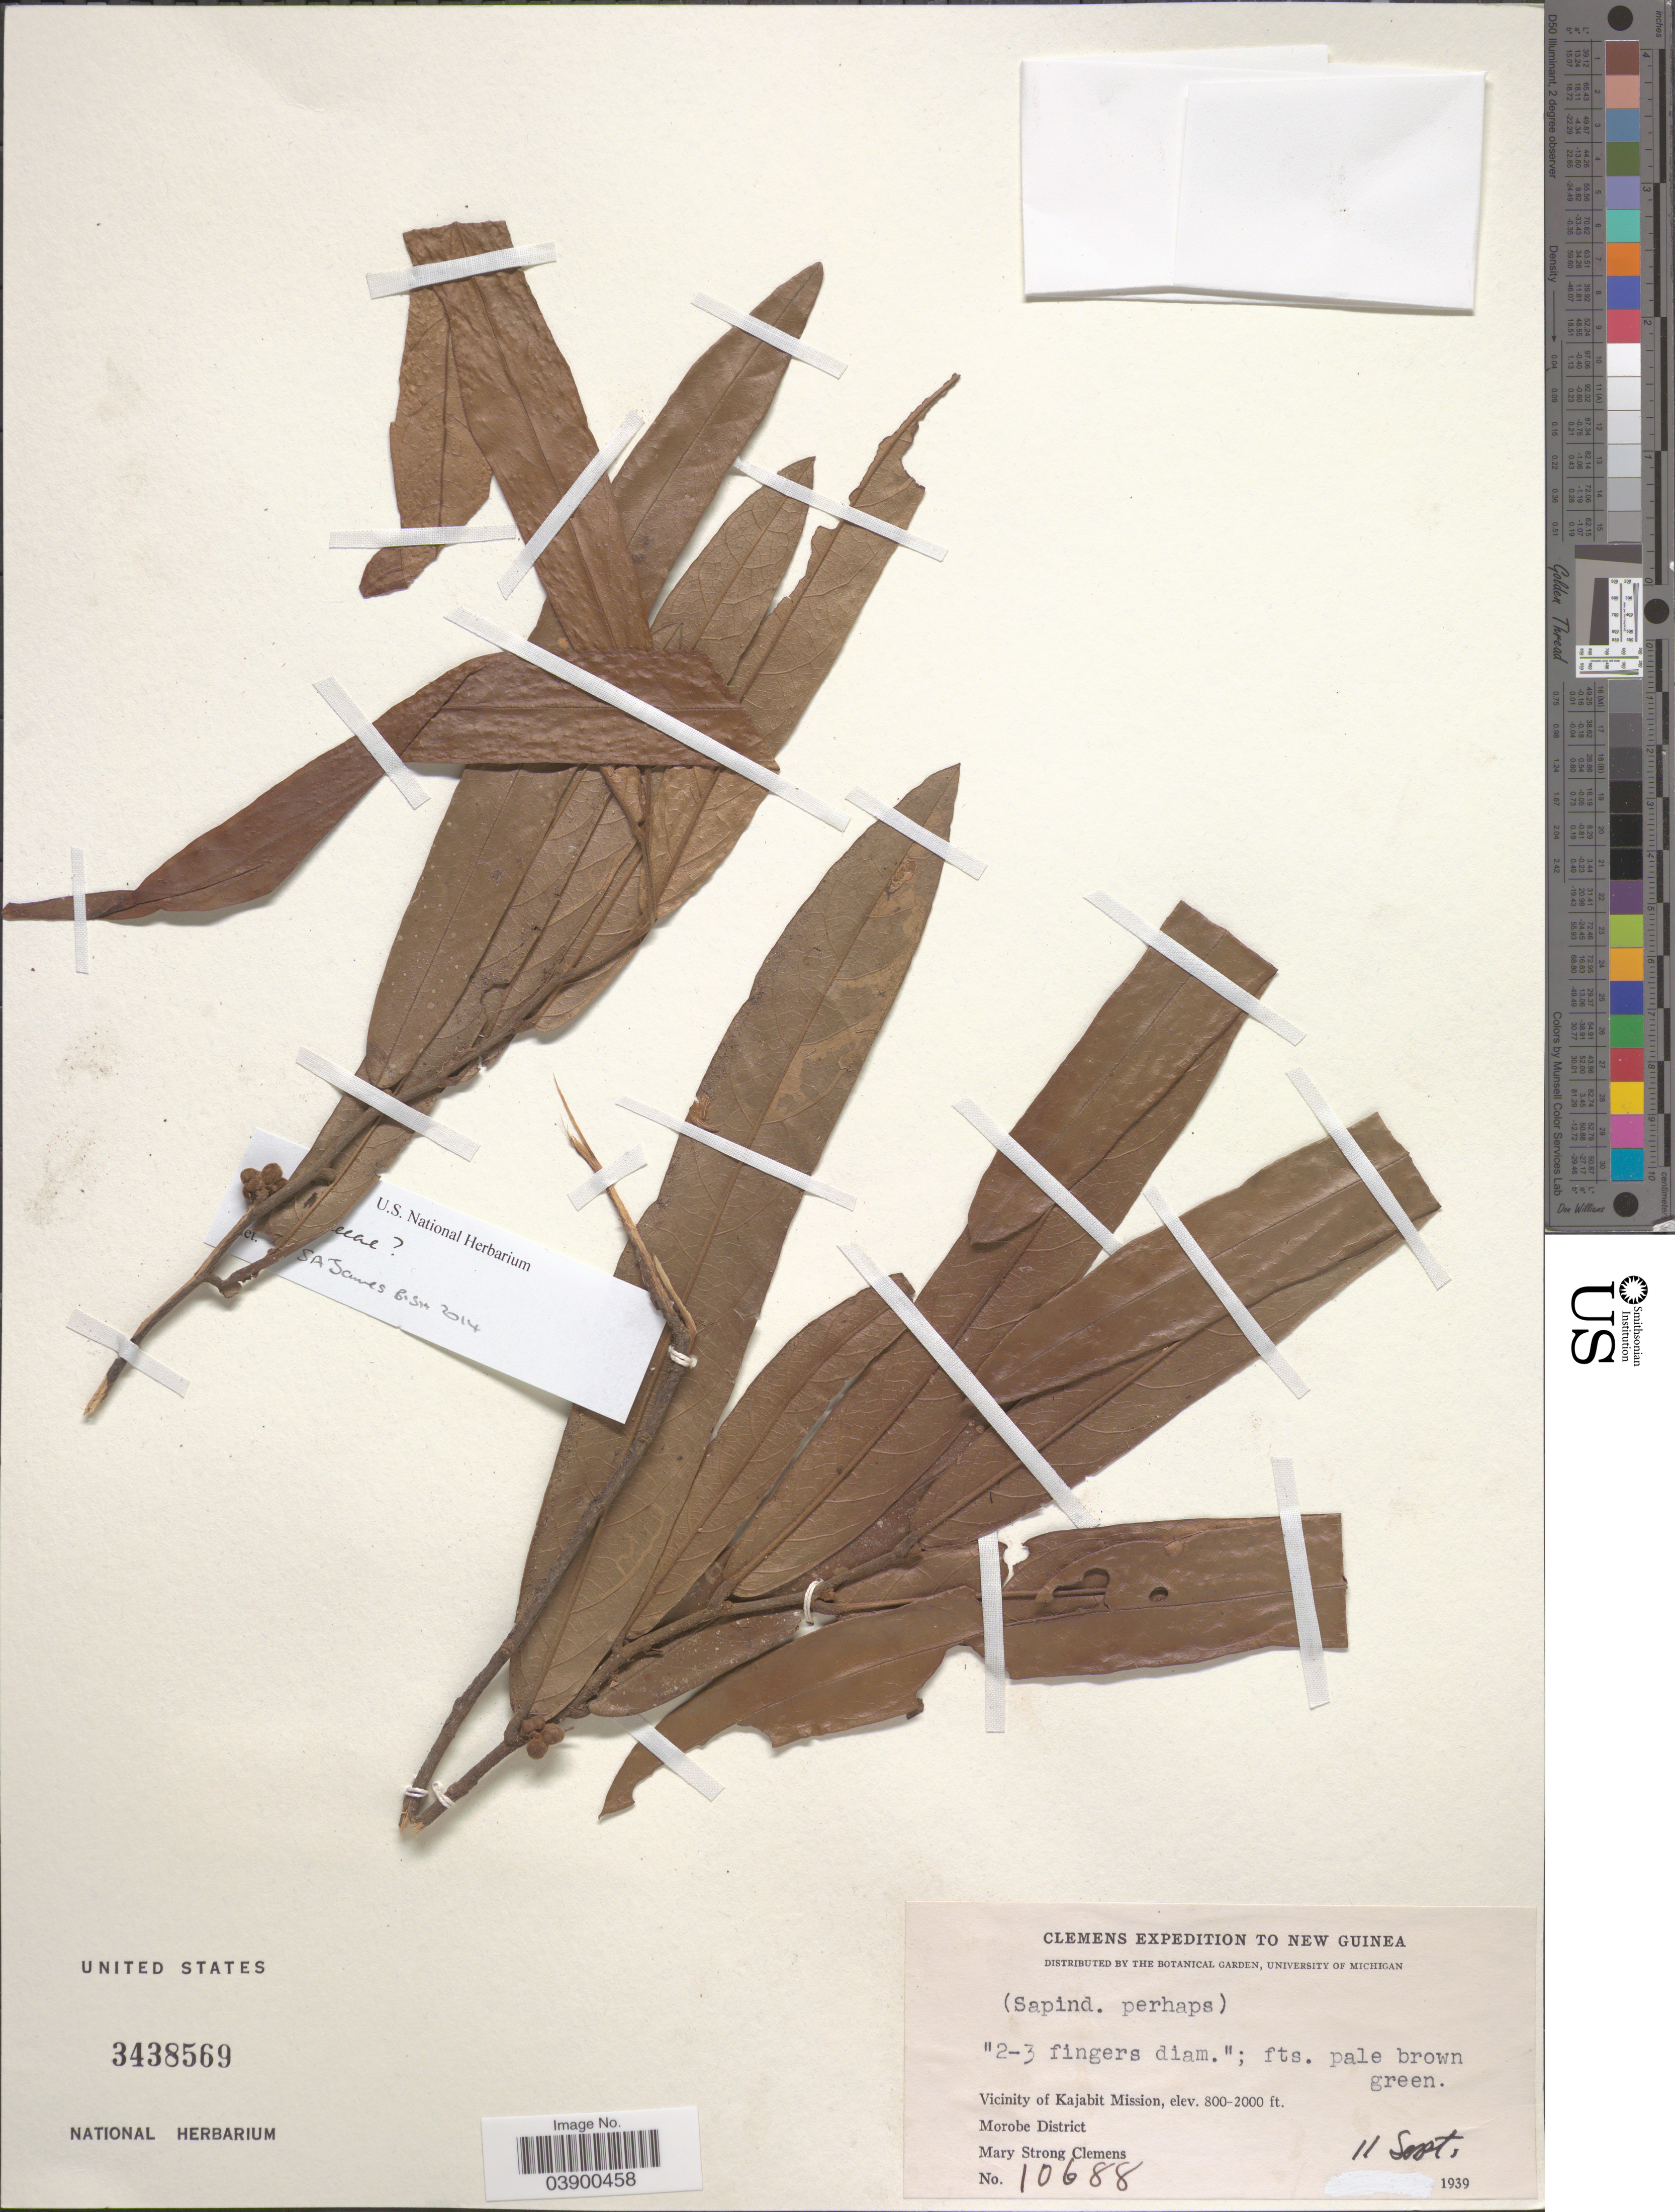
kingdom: Plantae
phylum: Tracheophyta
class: Magnoliopsida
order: Magnoliales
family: Annonaceae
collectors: M. S. Clemens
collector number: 10688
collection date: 1939-09-11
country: Papua New Guinea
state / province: Morobe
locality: New Guinea. Vicinity of Kajabit Mission. Morobe District.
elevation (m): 244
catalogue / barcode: US 3438569